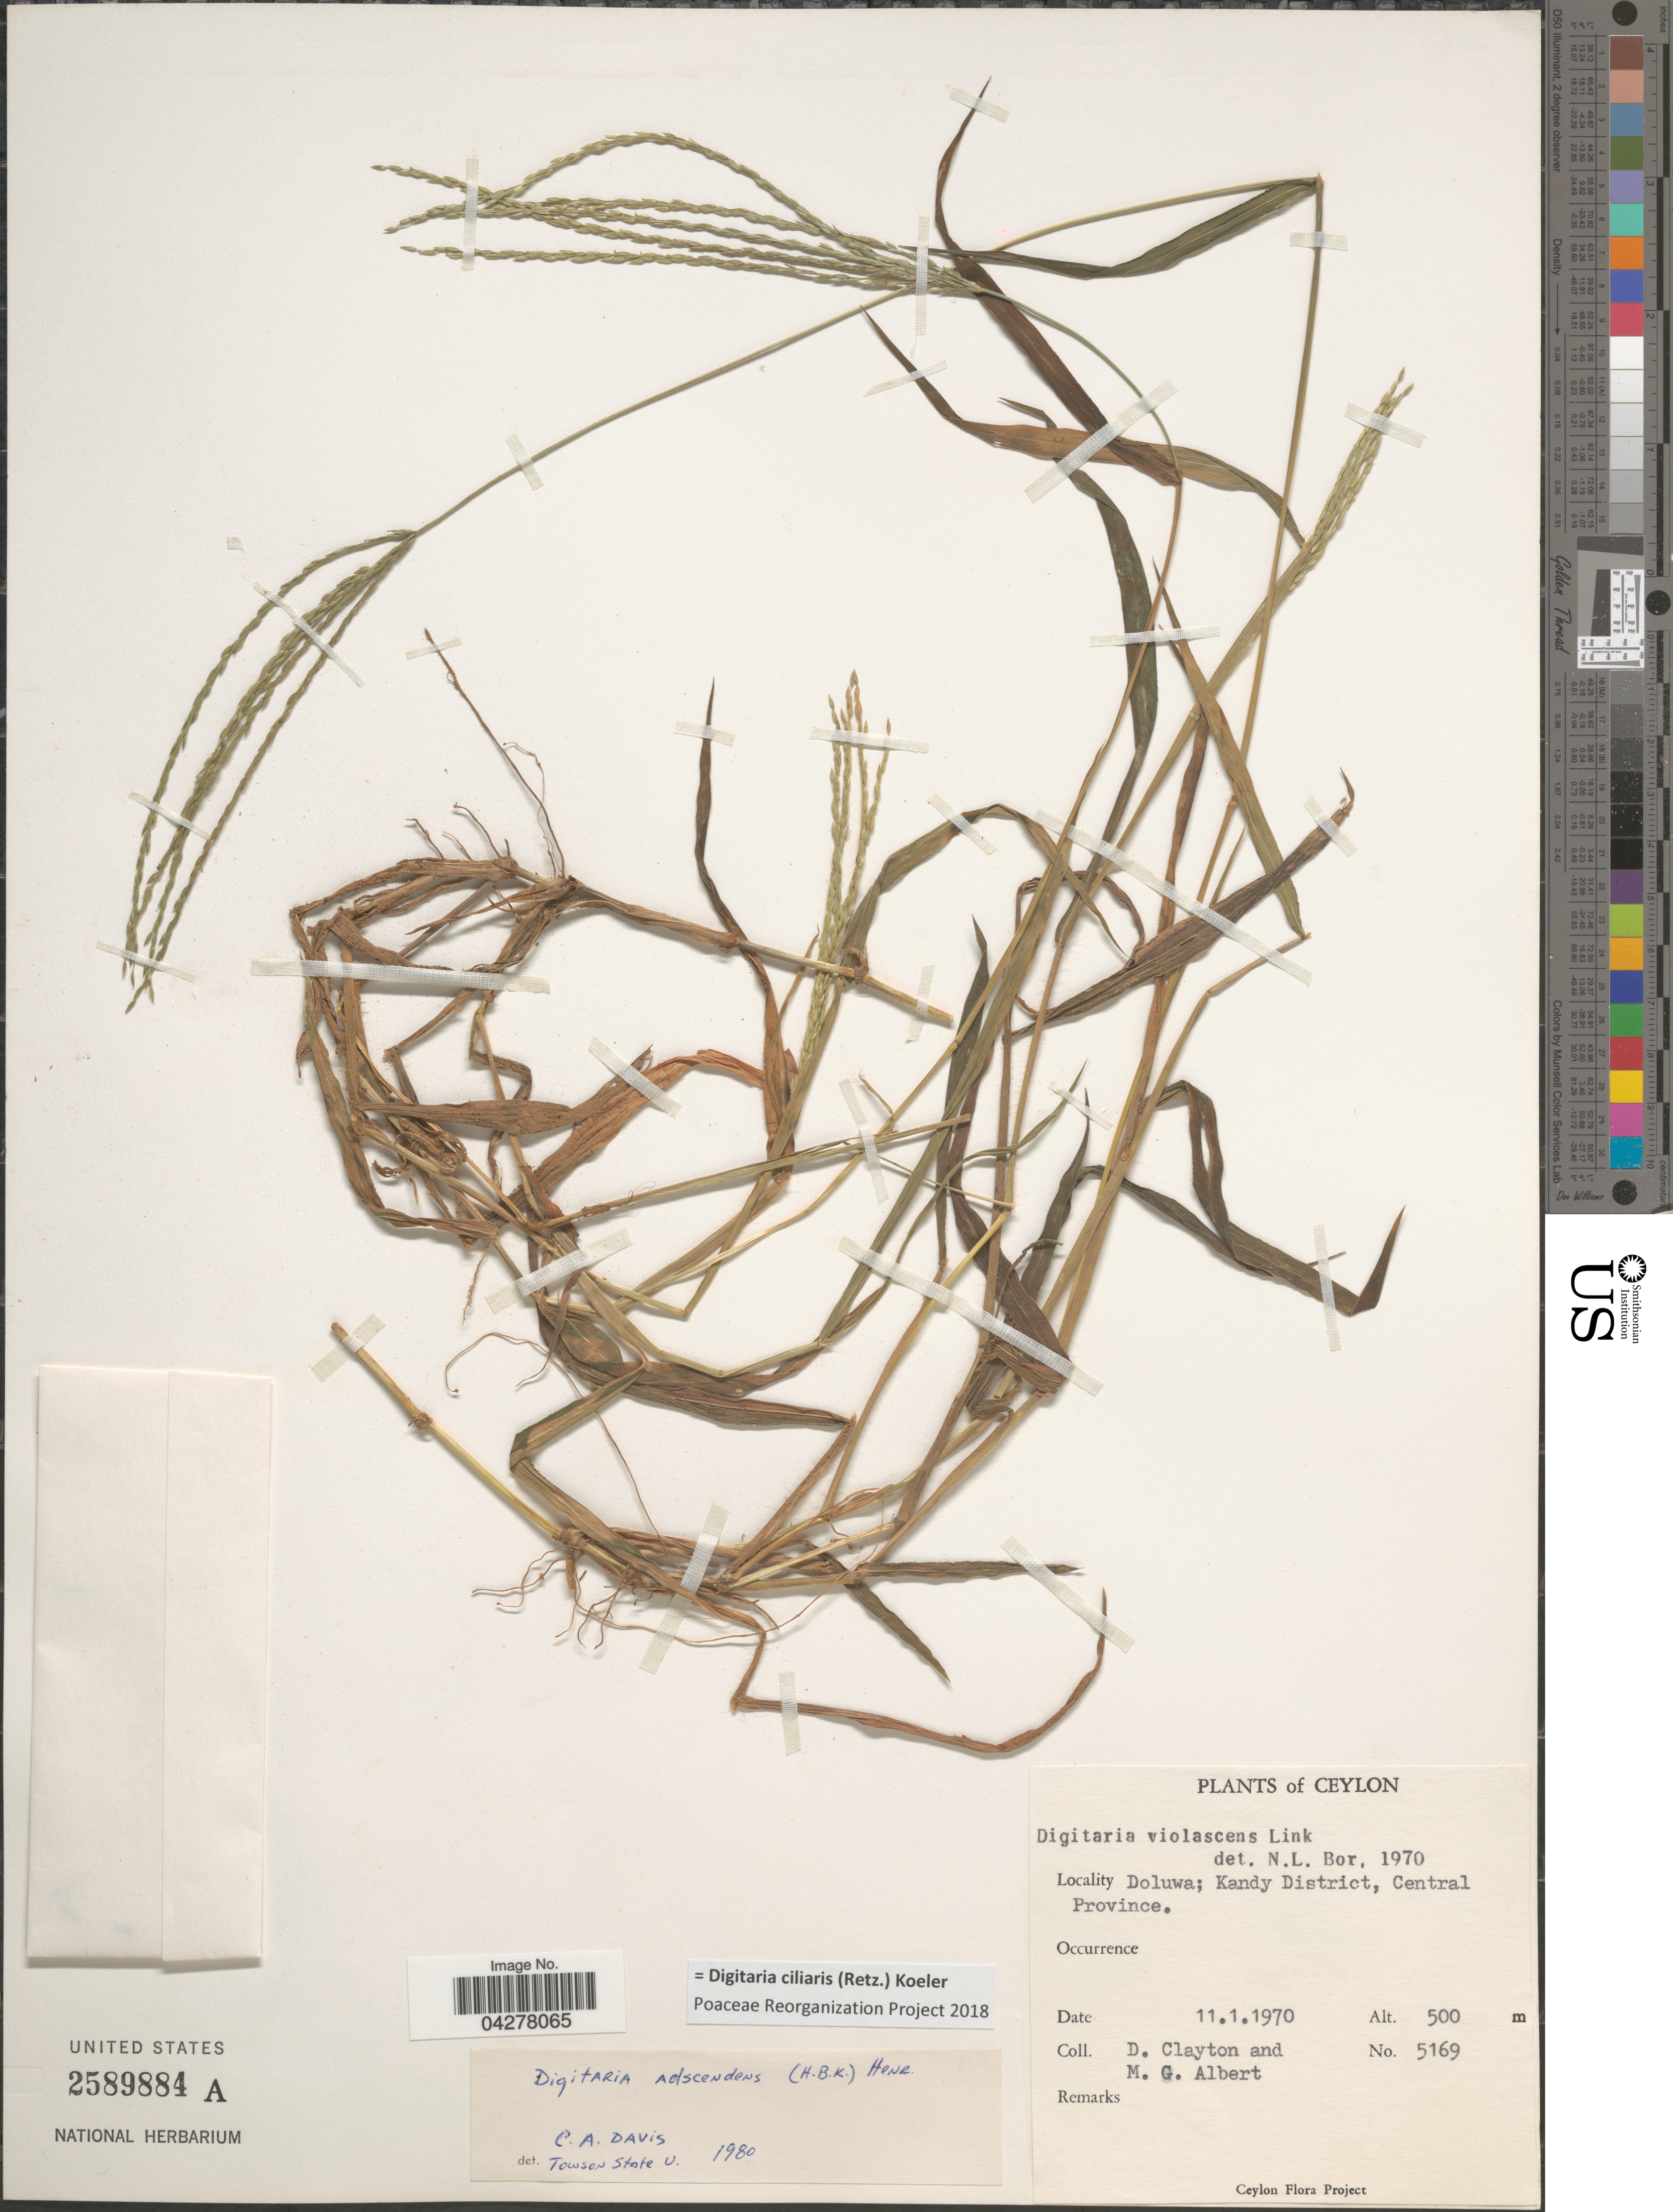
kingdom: Plantae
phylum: Tracheophyta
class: Liliopsida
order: Poales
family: Poaceae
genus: Digitaria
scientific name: Digitaria ciliaris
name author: (Retz.) Koeler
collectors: D. Clayton & M. G. Albert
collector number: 5169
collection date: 1970-01-11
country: Sri Lanka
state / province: Central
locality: Ceylon. Doluwa: Kandy District, Central Province.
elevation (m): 500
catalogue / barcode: US 2589884A